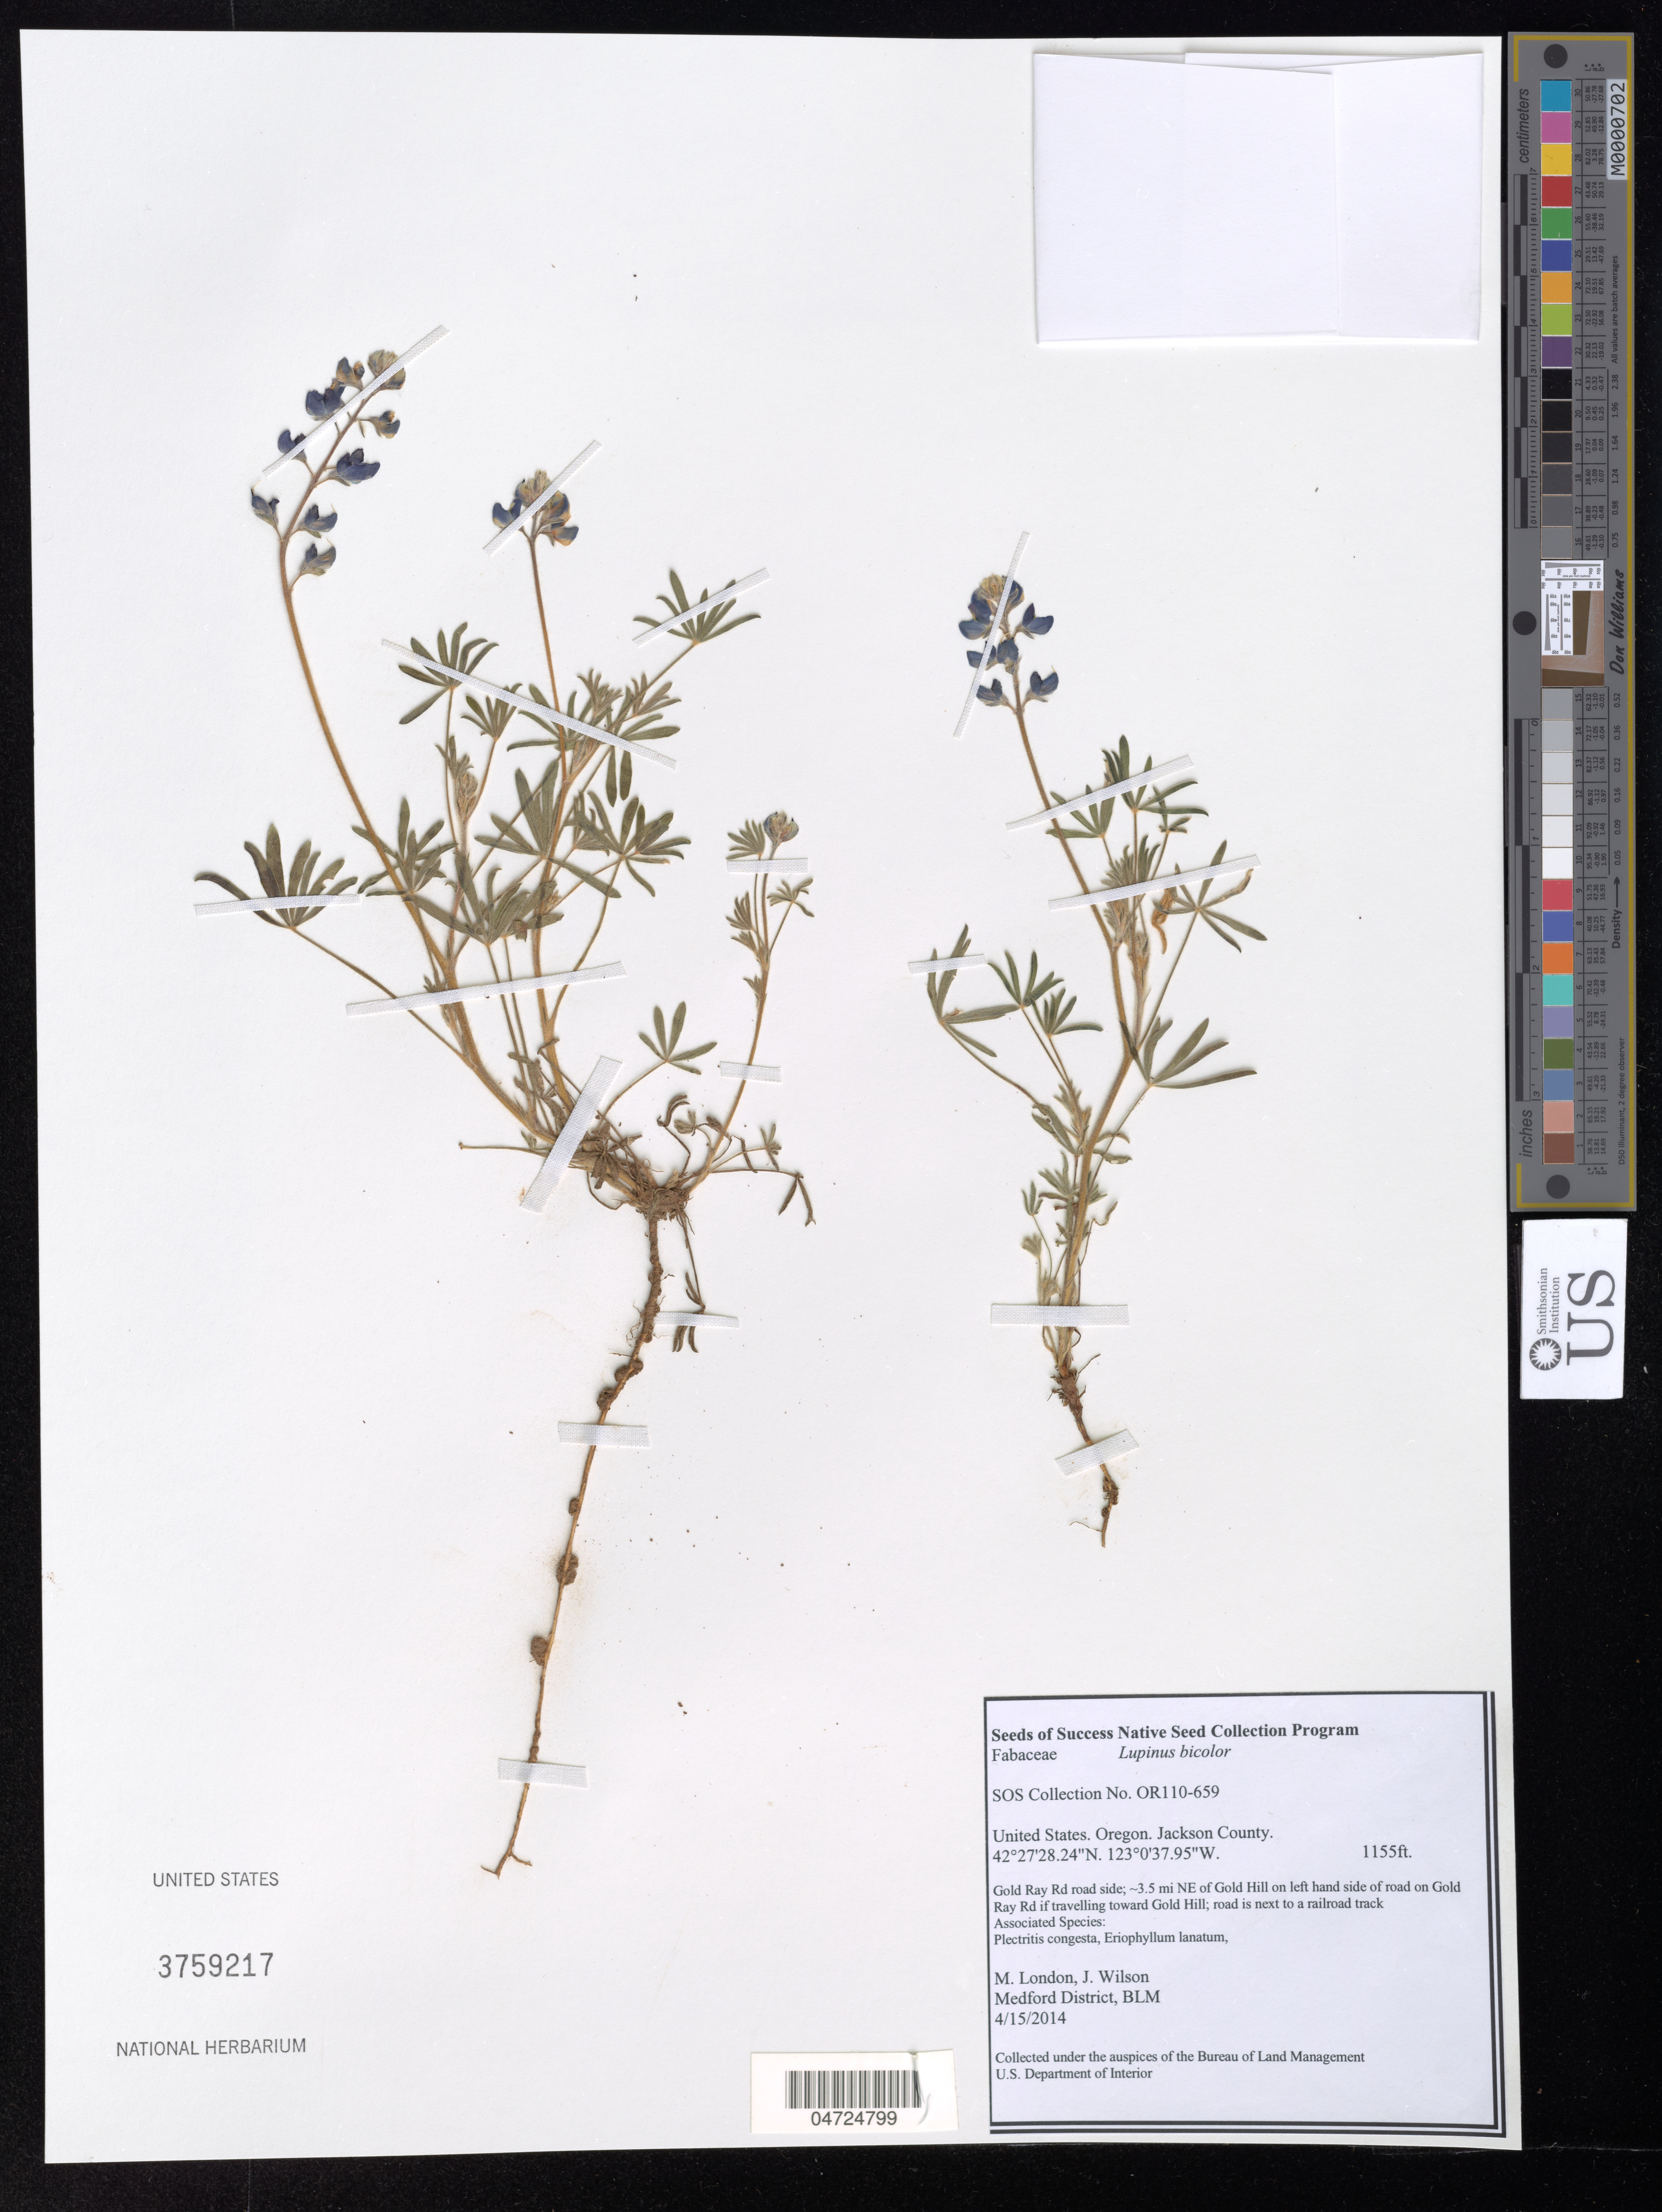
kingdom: Plantae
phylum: Tracheophyta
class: Magnoliopsida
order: Fabales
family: Fabaceae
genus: Lupinus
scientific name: Lupinus bicolor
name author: Lindl.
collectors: M. London & J. Wilson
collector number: OR110-659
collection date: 2014-04-15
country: United States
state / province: Oregon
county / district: Jackson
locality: Jackson County. Gold Ray Rd road side; ~3.5 mi NE of Gold Hill on left hand side of road on Gold Ray Rd if travelling toward Gold Hill; road is next to a railroad track.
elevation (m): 352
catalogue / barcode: US 3759217